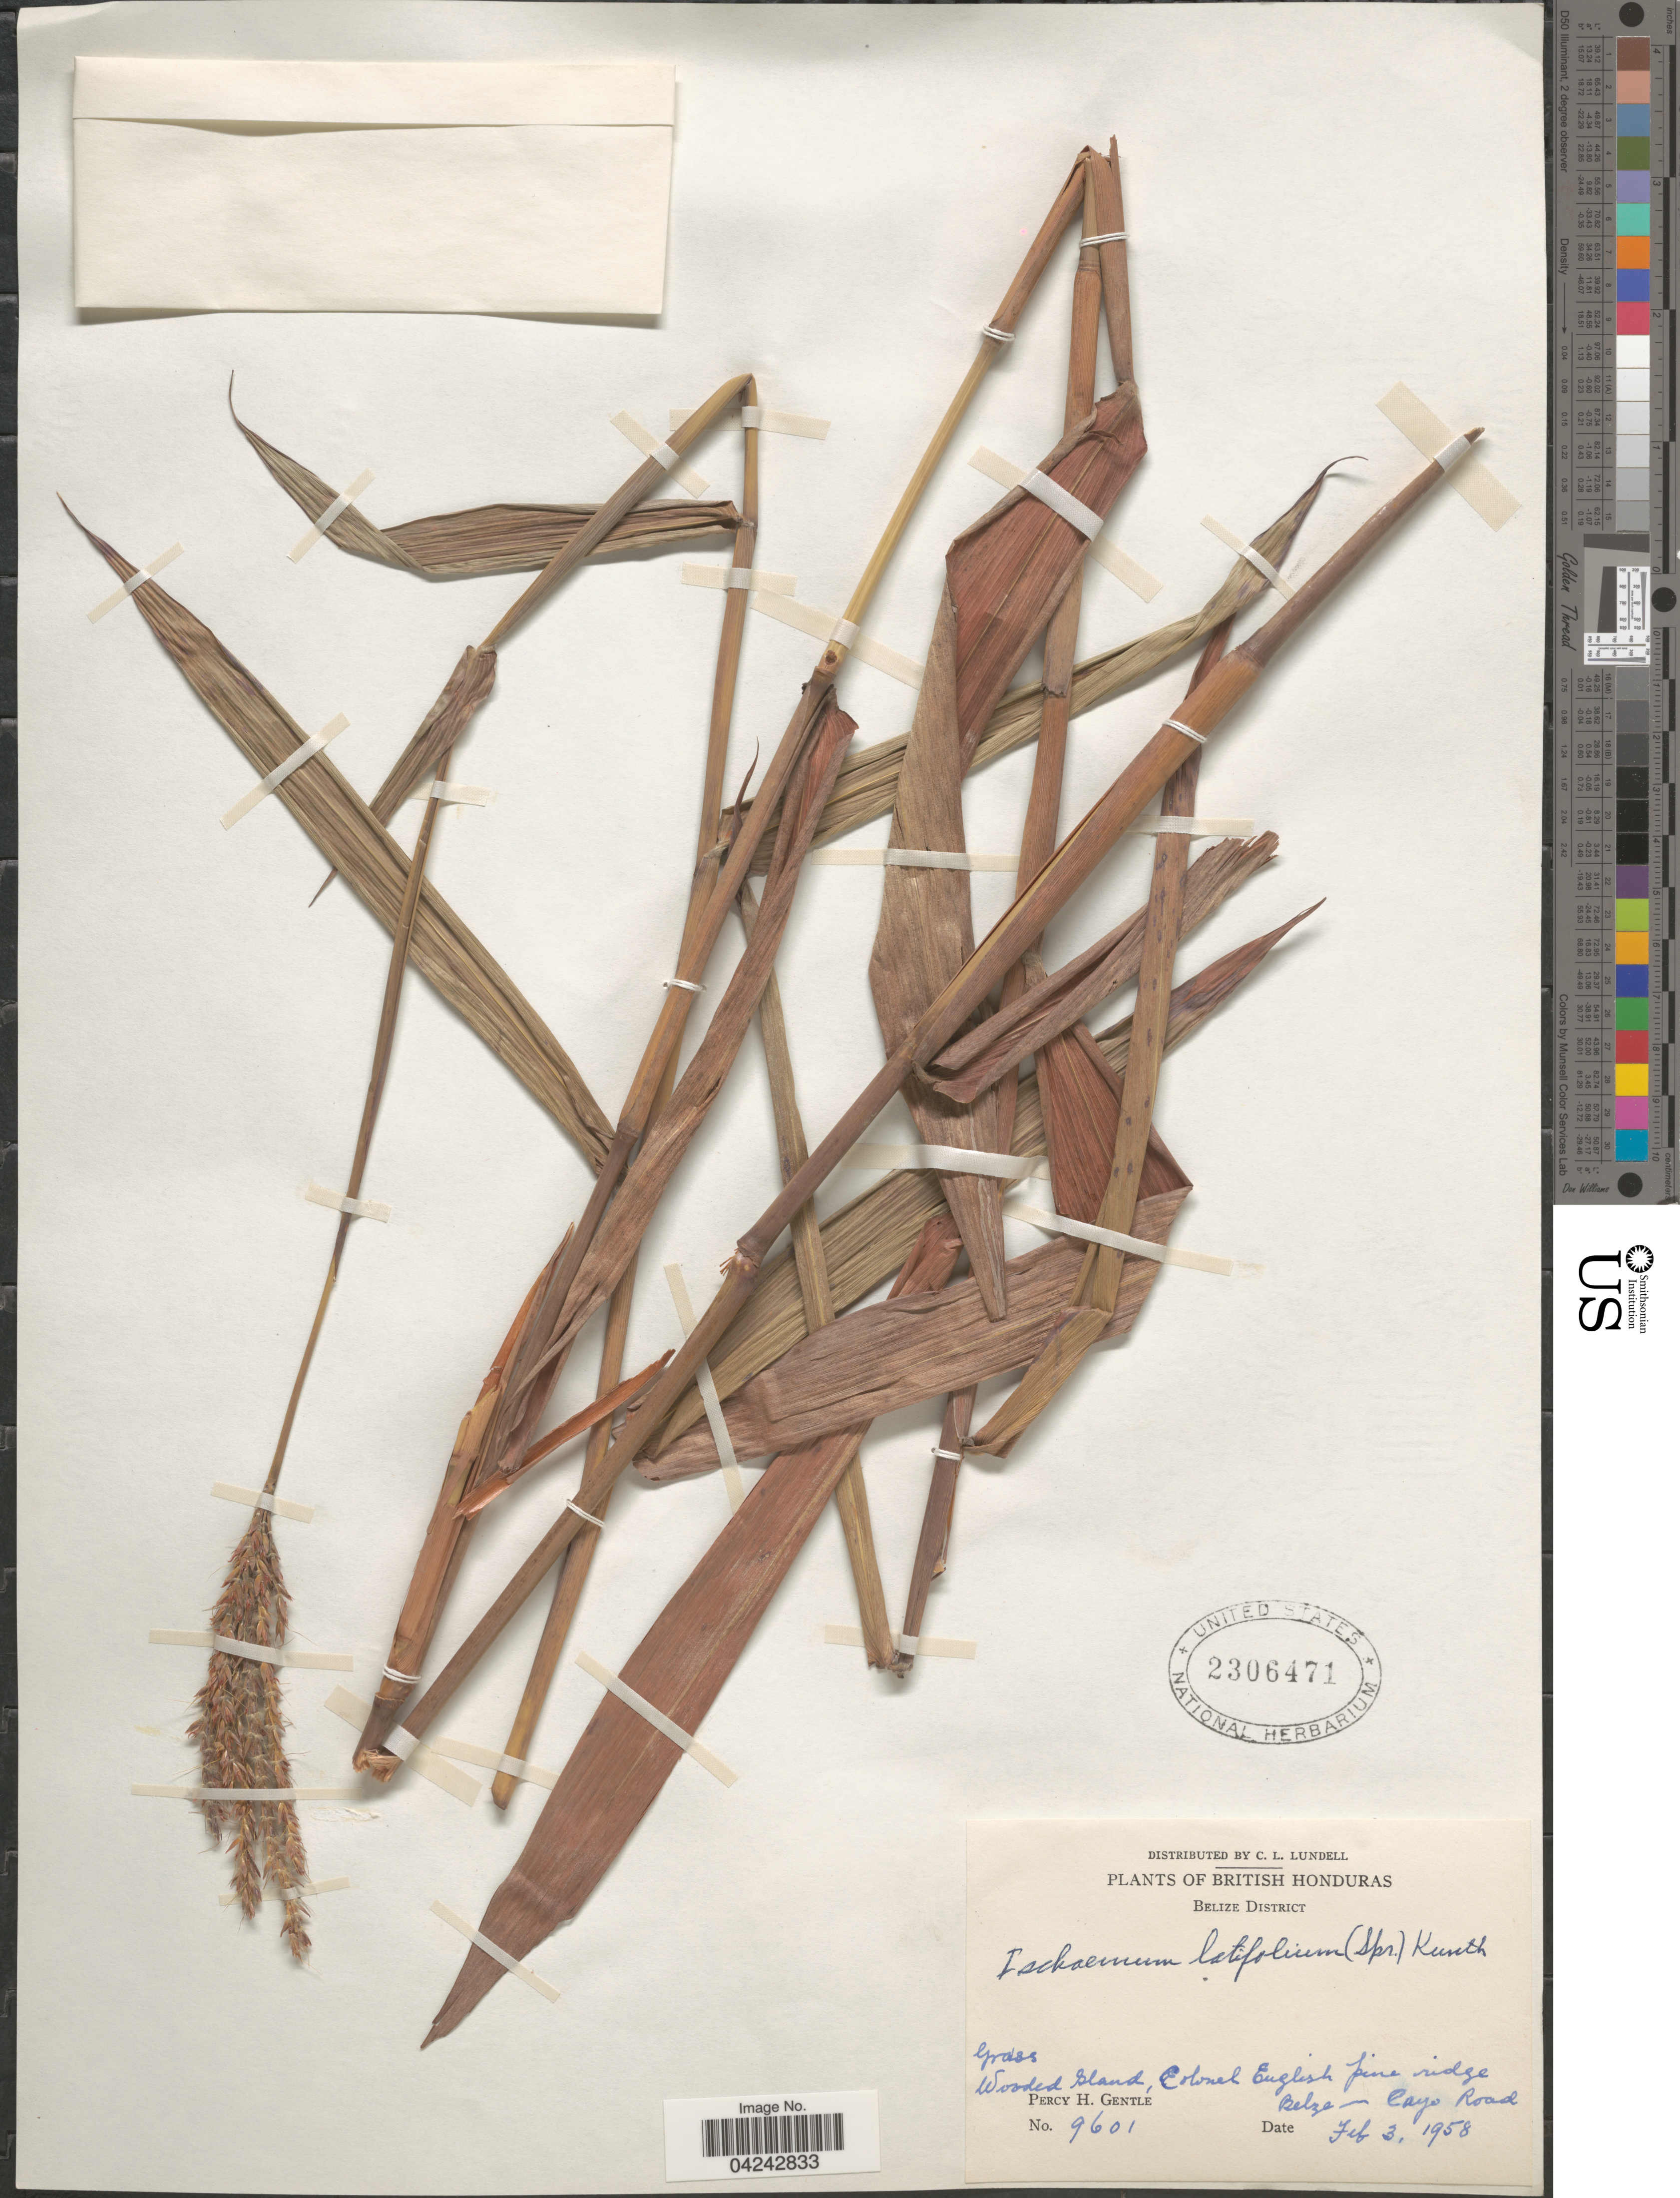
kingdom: Plantae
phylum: Tracheophyta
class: Liliopsida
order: Poales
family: Poaceae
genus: Ischaemum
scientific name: Ischaemum latifolium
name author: (Spreng.) Kunth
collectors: P. H. Gentle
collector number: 9601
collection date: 1958-02-03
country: Belize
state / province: Belize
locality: British Honduras. Belize District. Wooded Island, Colonel English pine ridge. Belize - Cayo Road.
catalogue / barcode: US 2306471